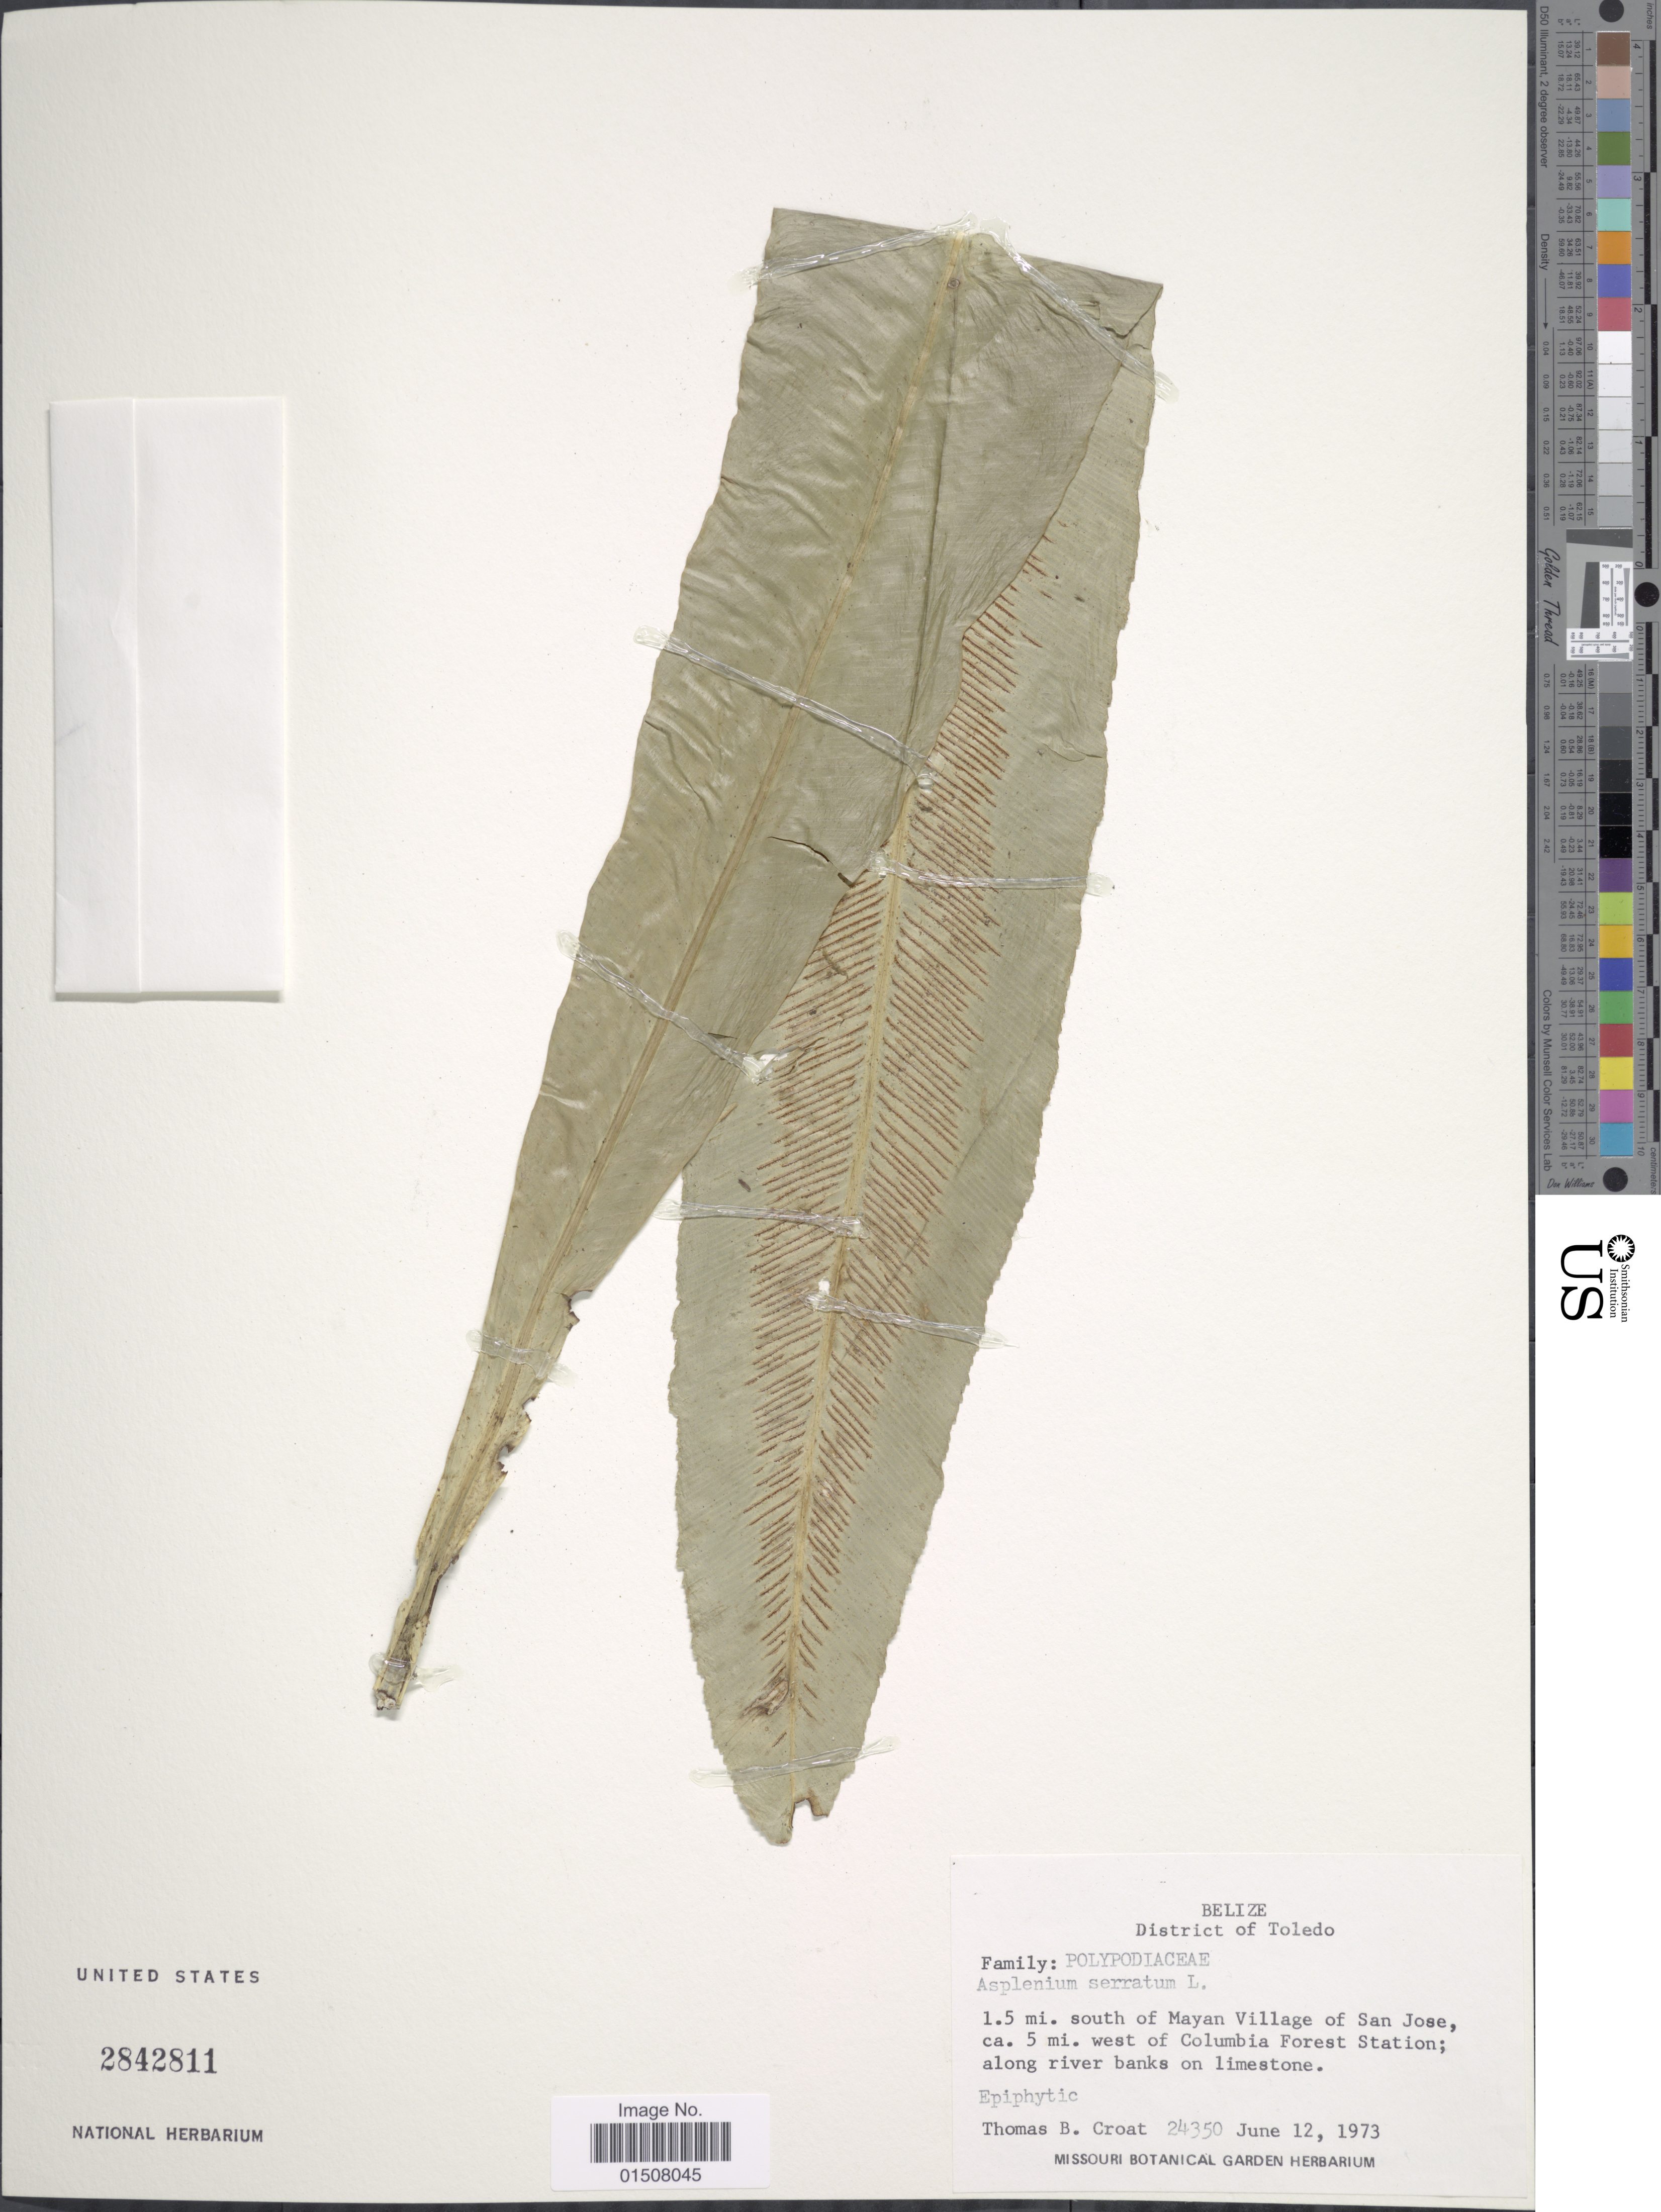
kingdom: Plantae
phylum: Tracheophyta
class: Polypodiopsida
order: Polypodiales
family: Aspleniaceae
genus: Asplenium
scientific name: Asplenium serratum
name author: L.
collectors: T. B. Croat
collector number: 24350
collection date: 1973-06-12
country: Belize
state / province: Toledo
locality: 1.5 mi. south of Mayan Village of San Jose ca. 5 mi. west of Columbia Forest Station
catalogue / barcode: US 2842811